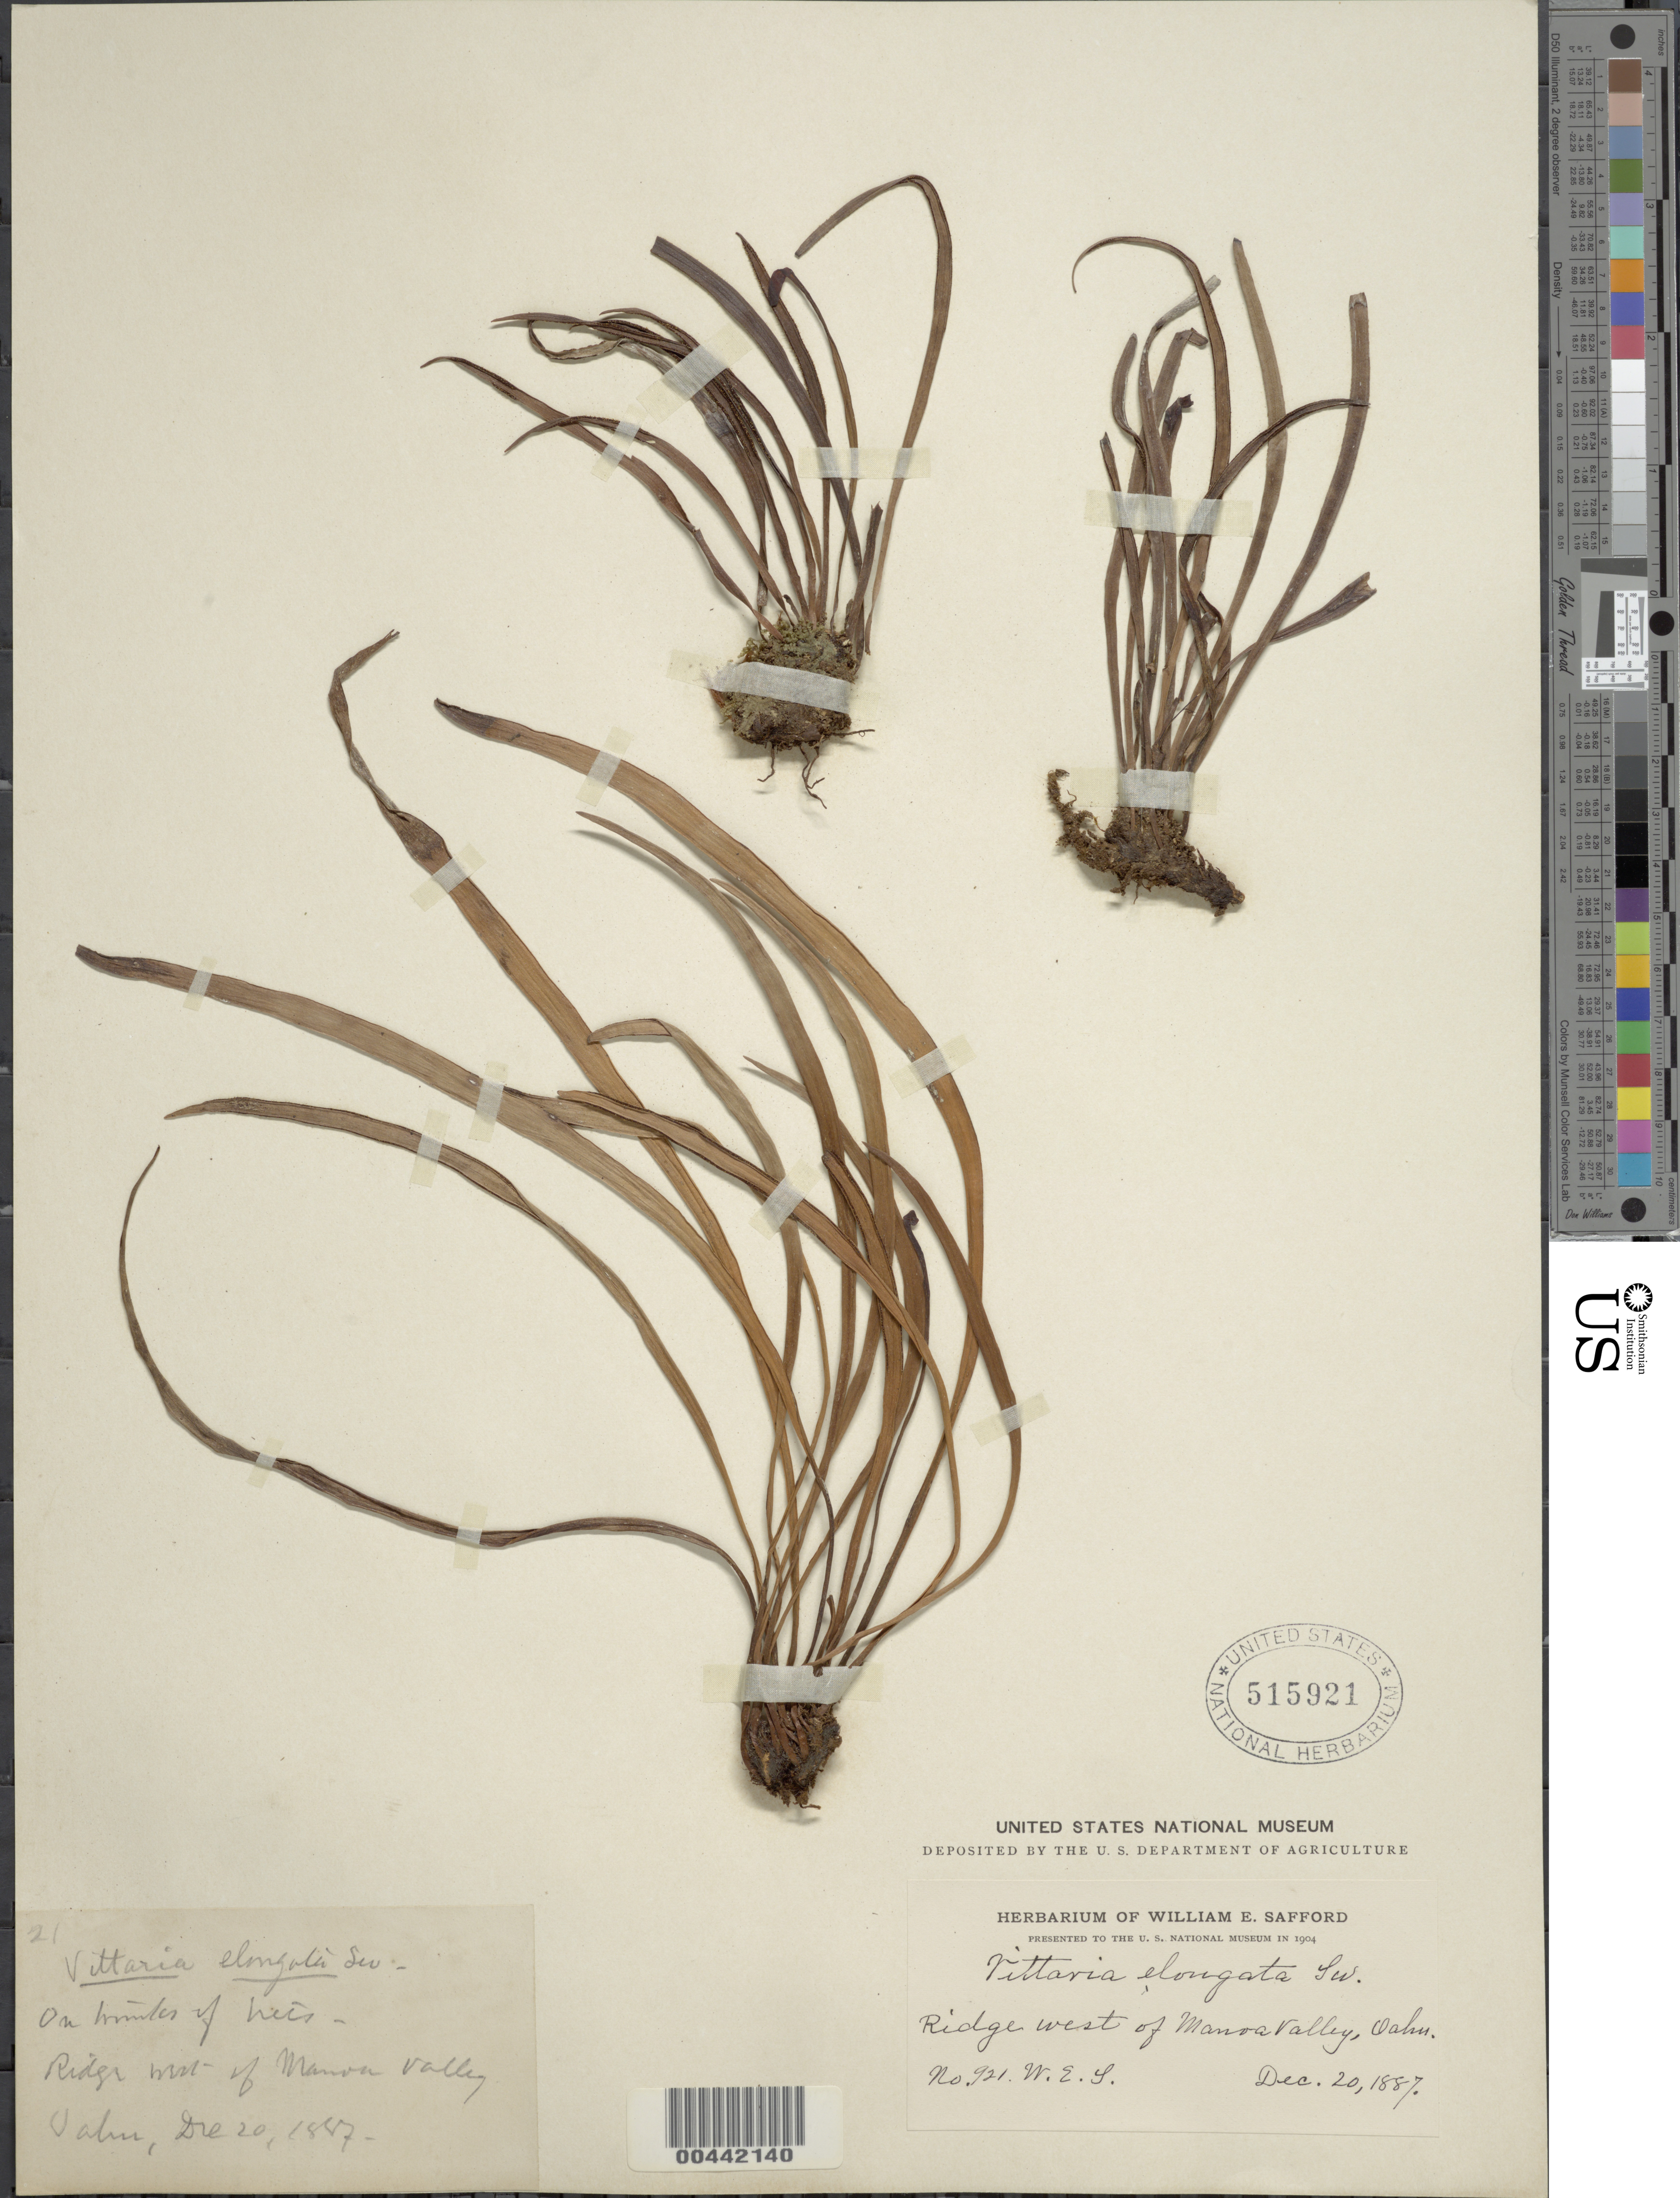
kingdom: Plantae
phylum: Tracheophyta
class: Polypodiopsida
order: Polypodiales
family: Pteridaceae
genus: Haplopteris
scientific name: Haplopteris elongata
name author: (Sw.) Crane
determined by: Wagner, W. L., (BOT), Smithsonian Institution - National Museum of Natural History (UNITED STATES)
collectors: W. E. Safford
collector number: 921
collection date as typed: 20 Dec 1887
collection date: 1887-12-20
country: United States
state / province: Hawaii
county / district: Honolulu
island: Oahu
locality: Ridge W of Manoa Valley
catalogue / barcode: US 515921